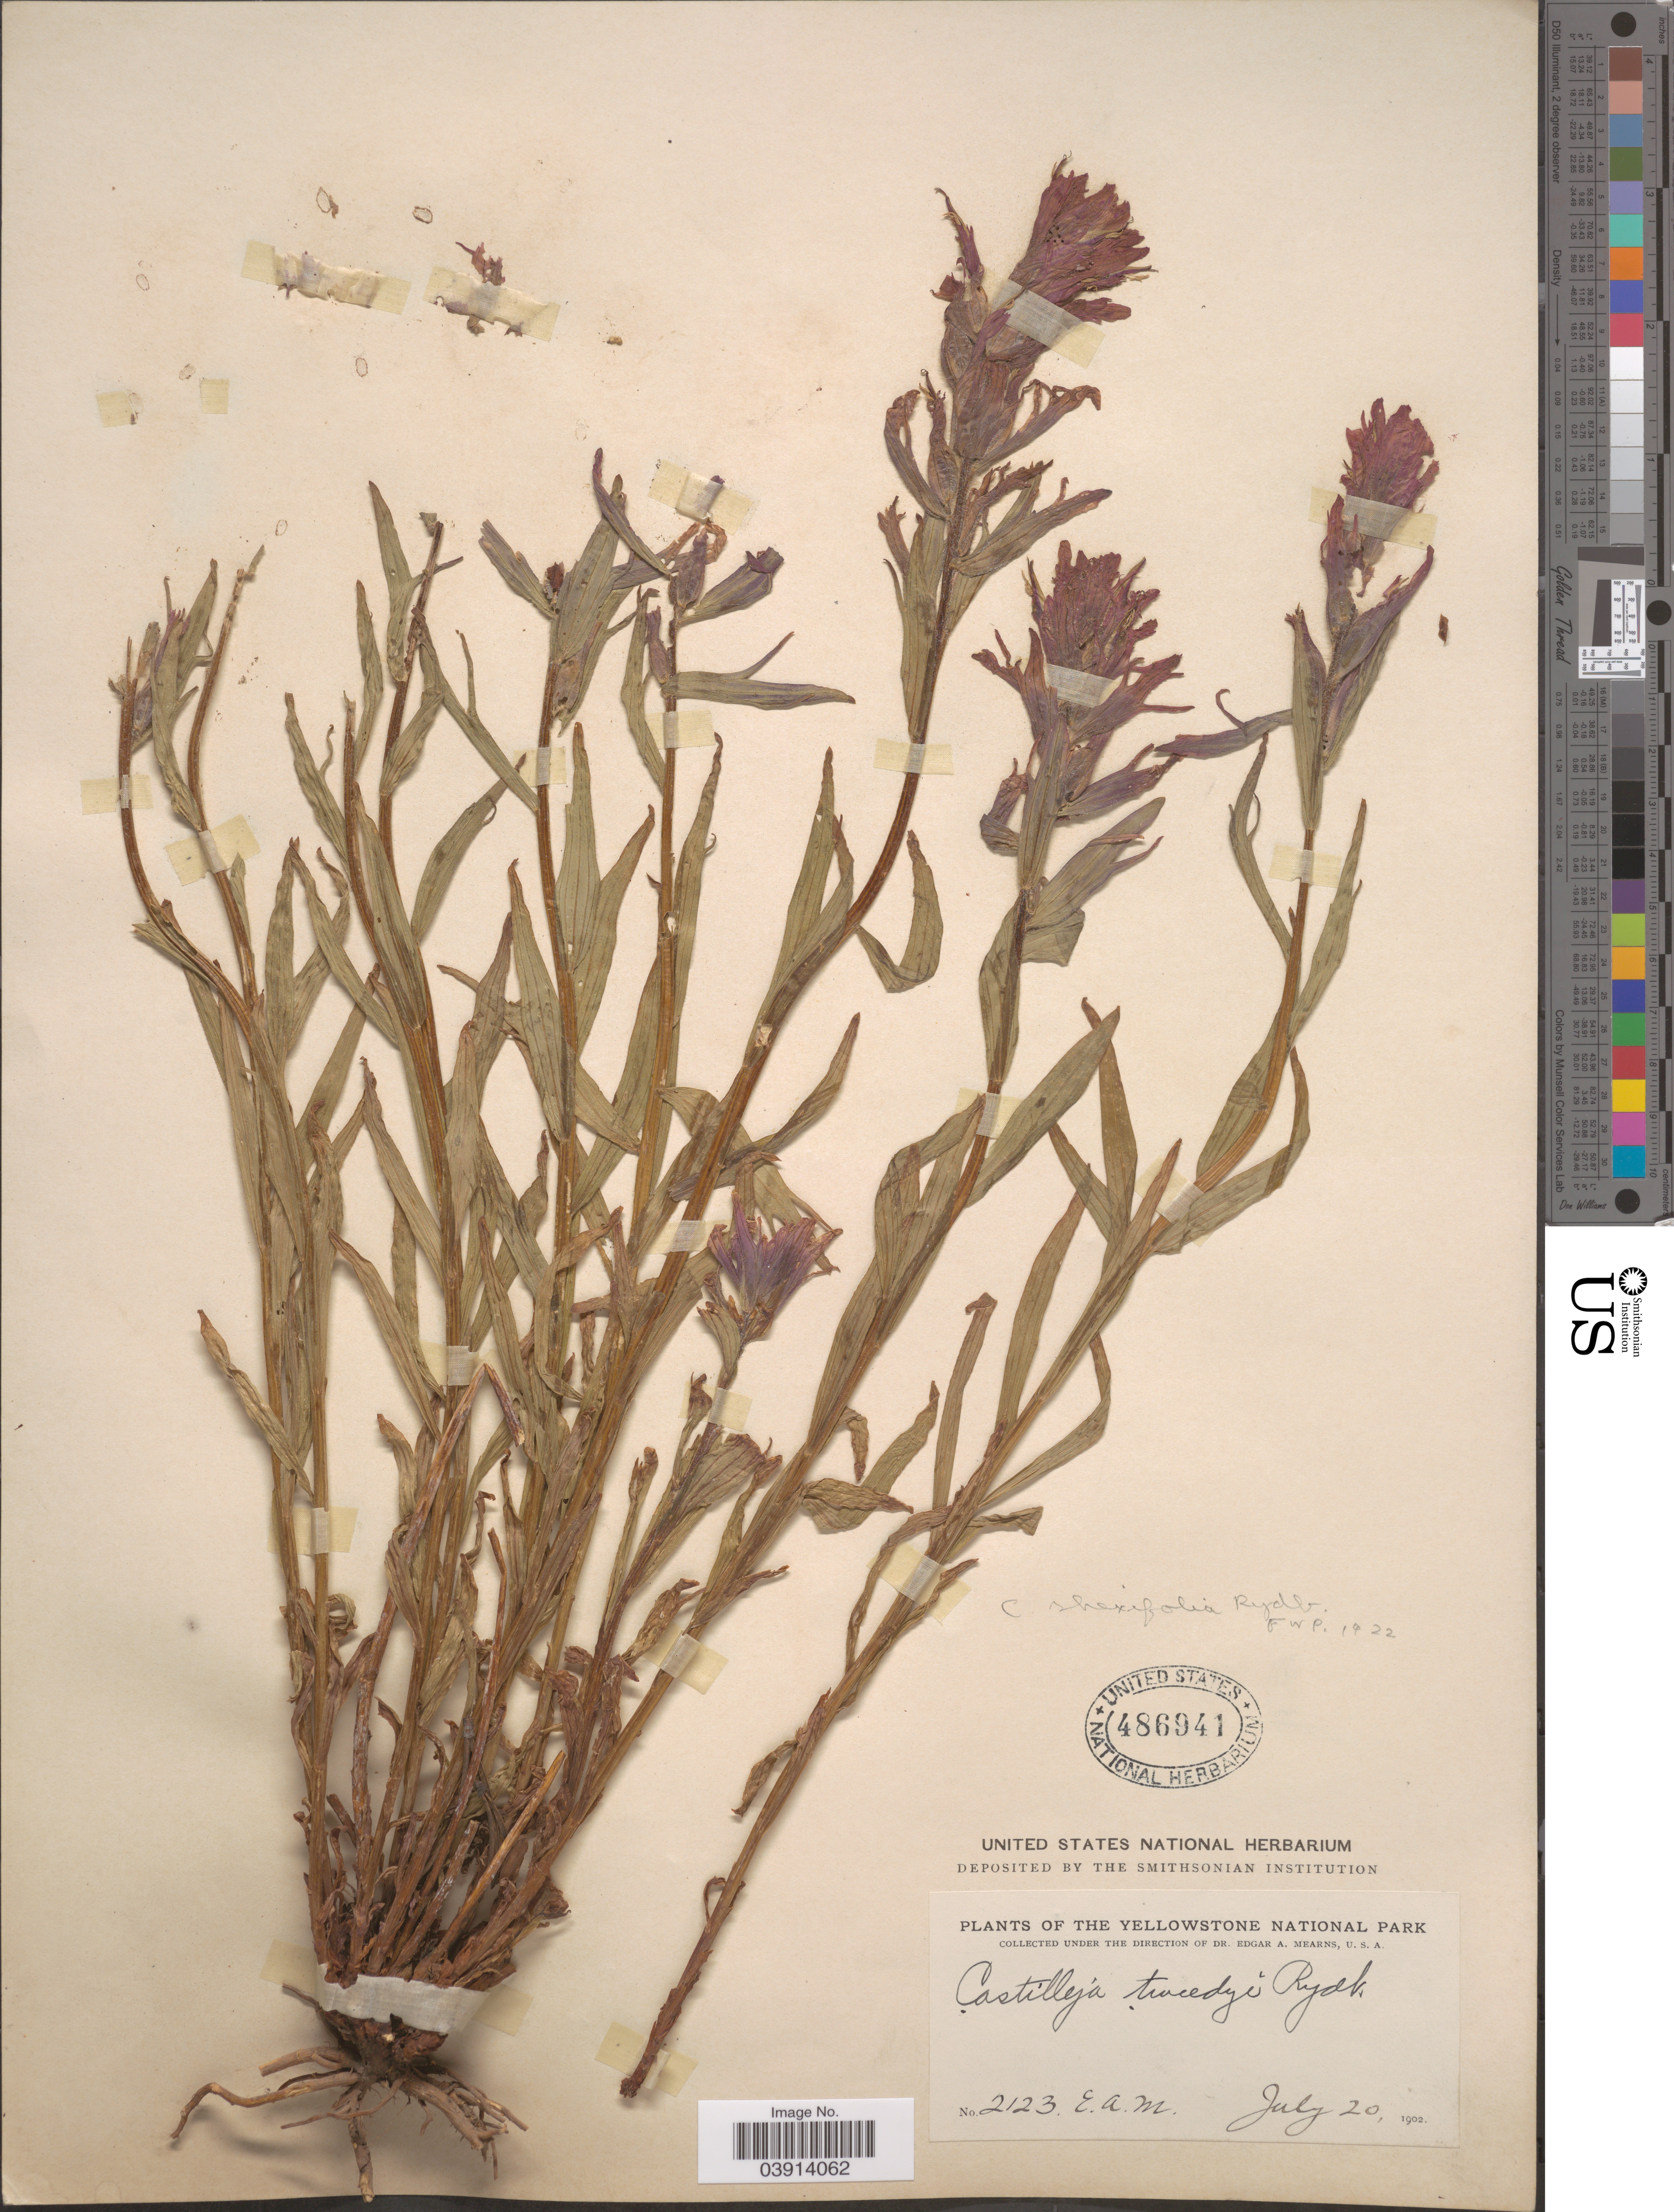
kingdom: Plantae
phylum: Tracheophyta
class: Magnoliopsida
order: Lamiales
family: Orobanchaceae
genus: Castilleja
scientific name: Castilleja rhexiifolia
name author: Rydb.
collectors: E. A. Mearns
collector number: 2123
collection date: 1902-07-20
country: United States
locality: The Yellowstone National Park.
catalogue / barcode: US 486941